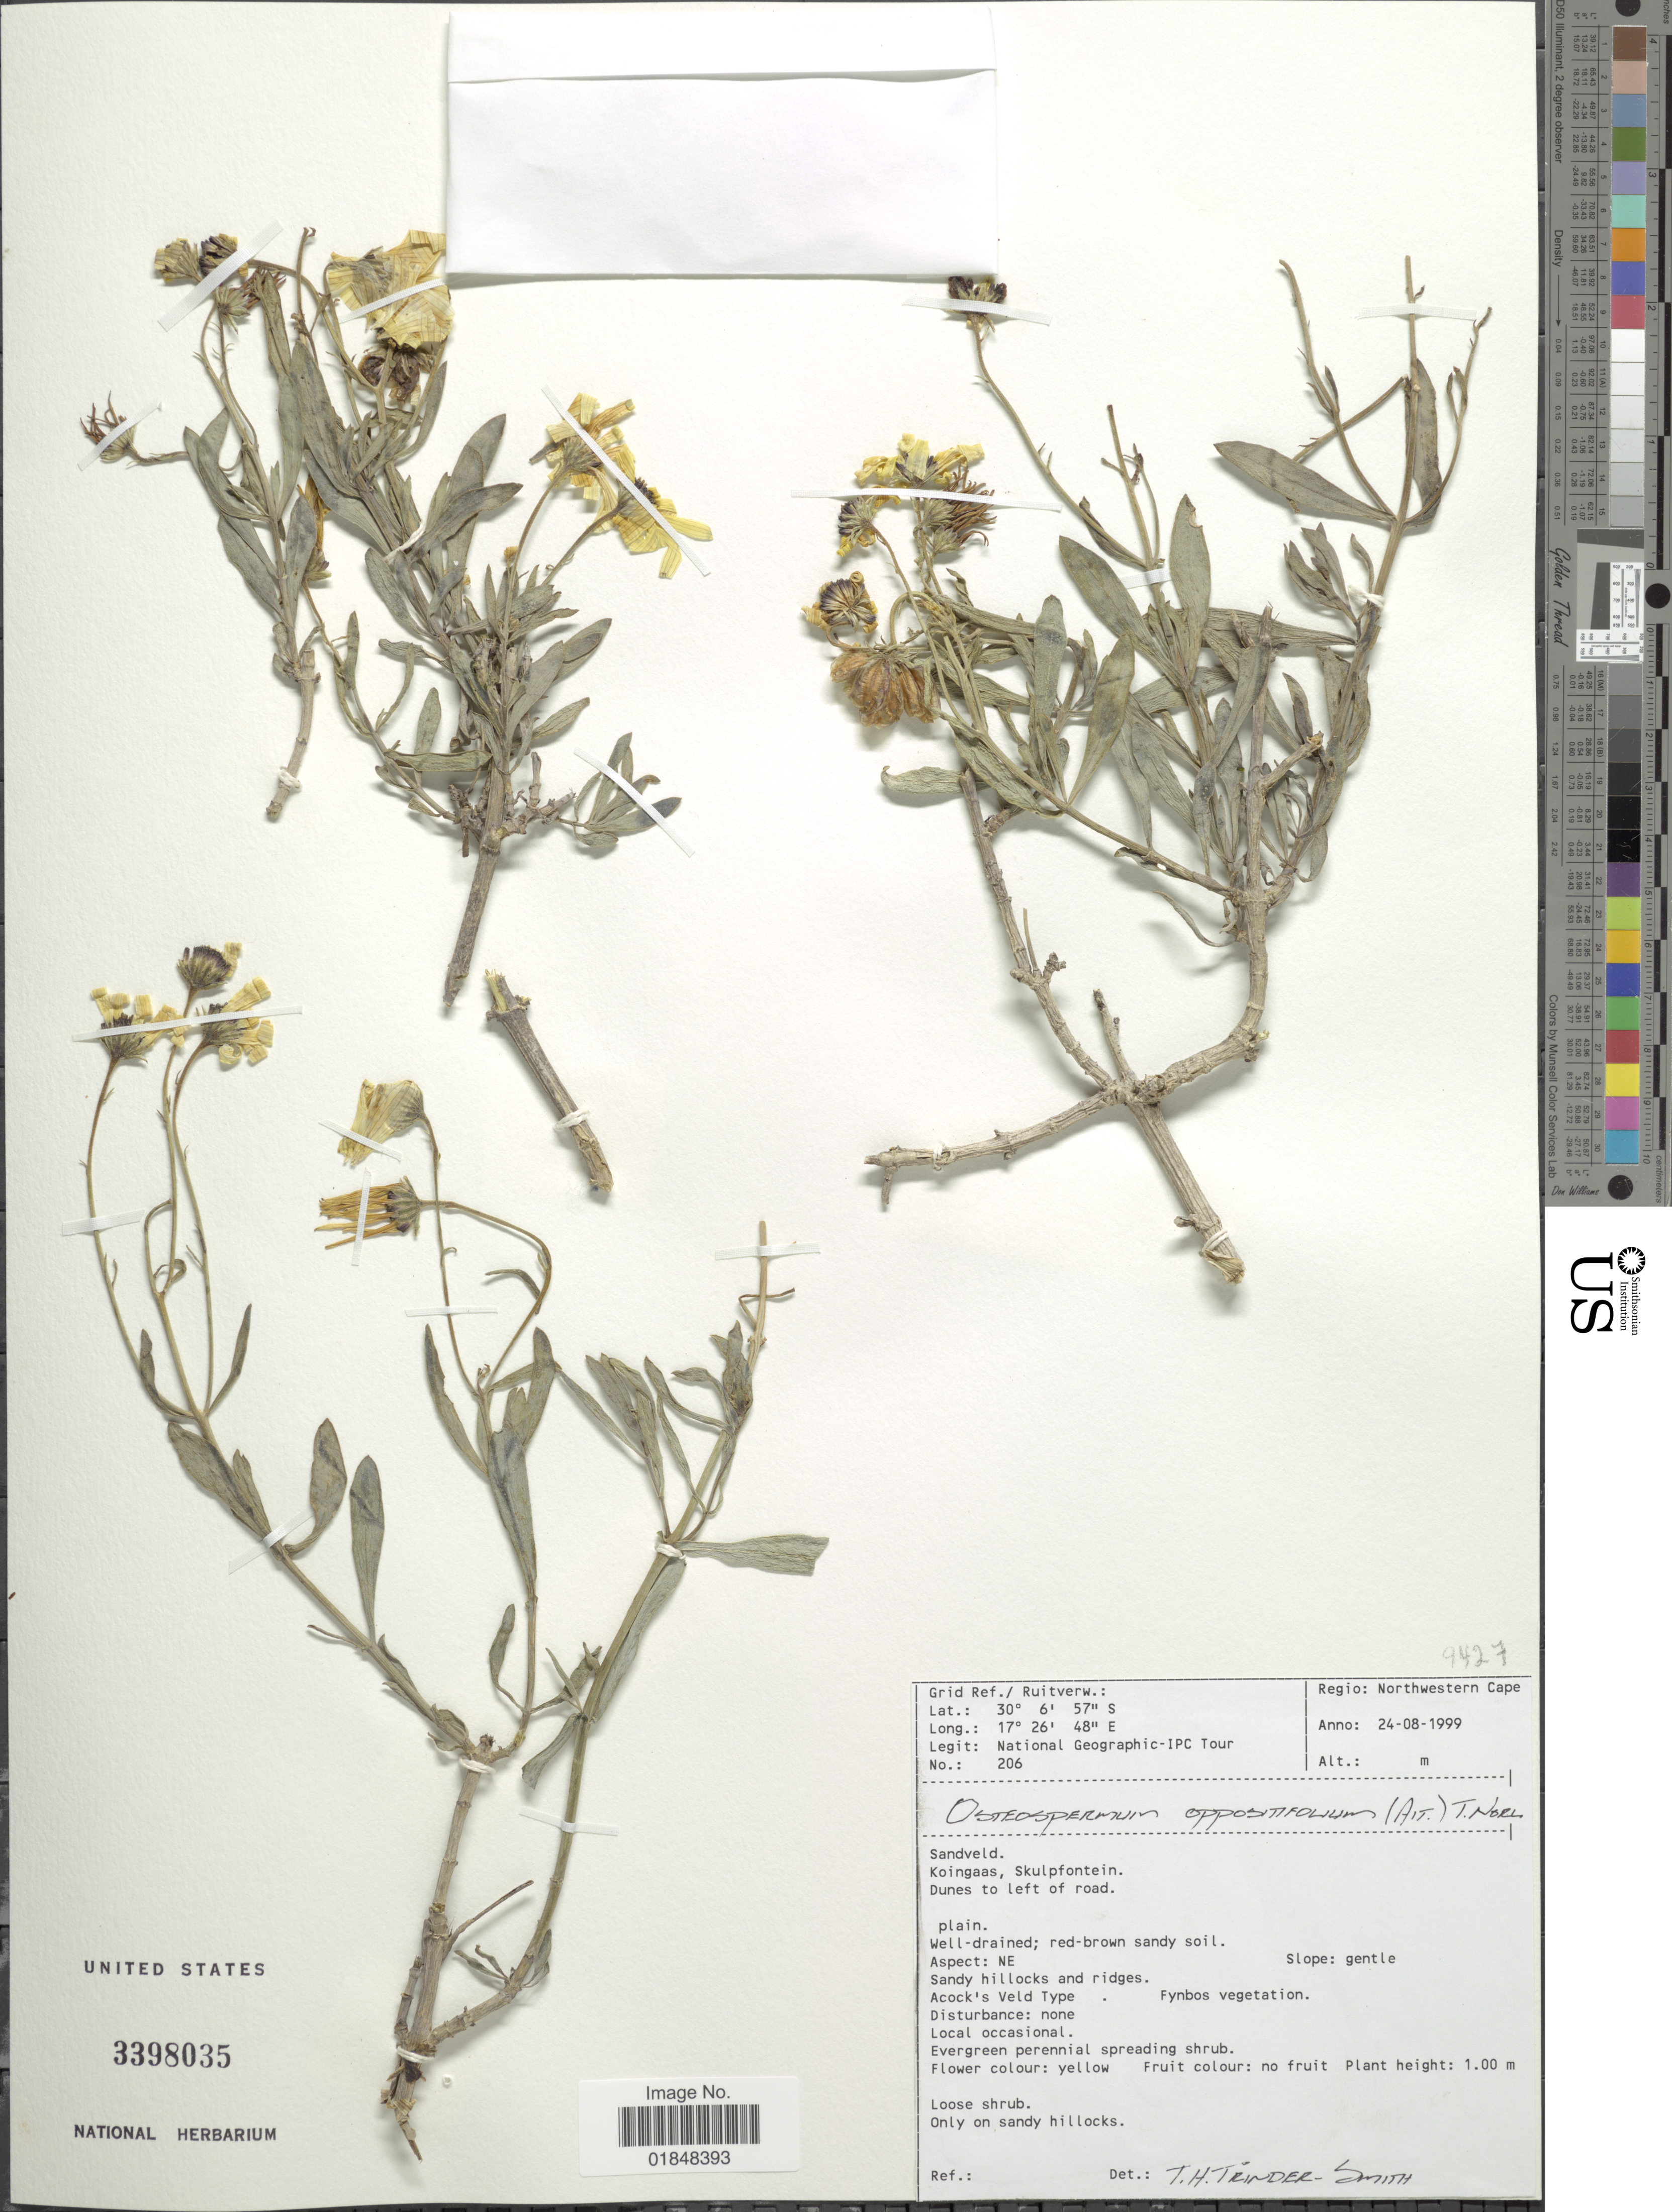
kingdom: Plantae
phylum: Tracheophyta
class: Magnoliopsida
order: Asterales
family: Asteraceae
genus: Osteospermum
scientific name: Osteospermum oppositifolium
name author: (Aiton) Norl.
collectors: National Geographic IPC T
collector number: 206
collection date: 1999-08-24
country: South Africa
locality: Regio : Notthwestern Cape. Sandveld. Koingaas, Skulpfontein. Dunes to left of road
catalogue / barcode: US 3398035